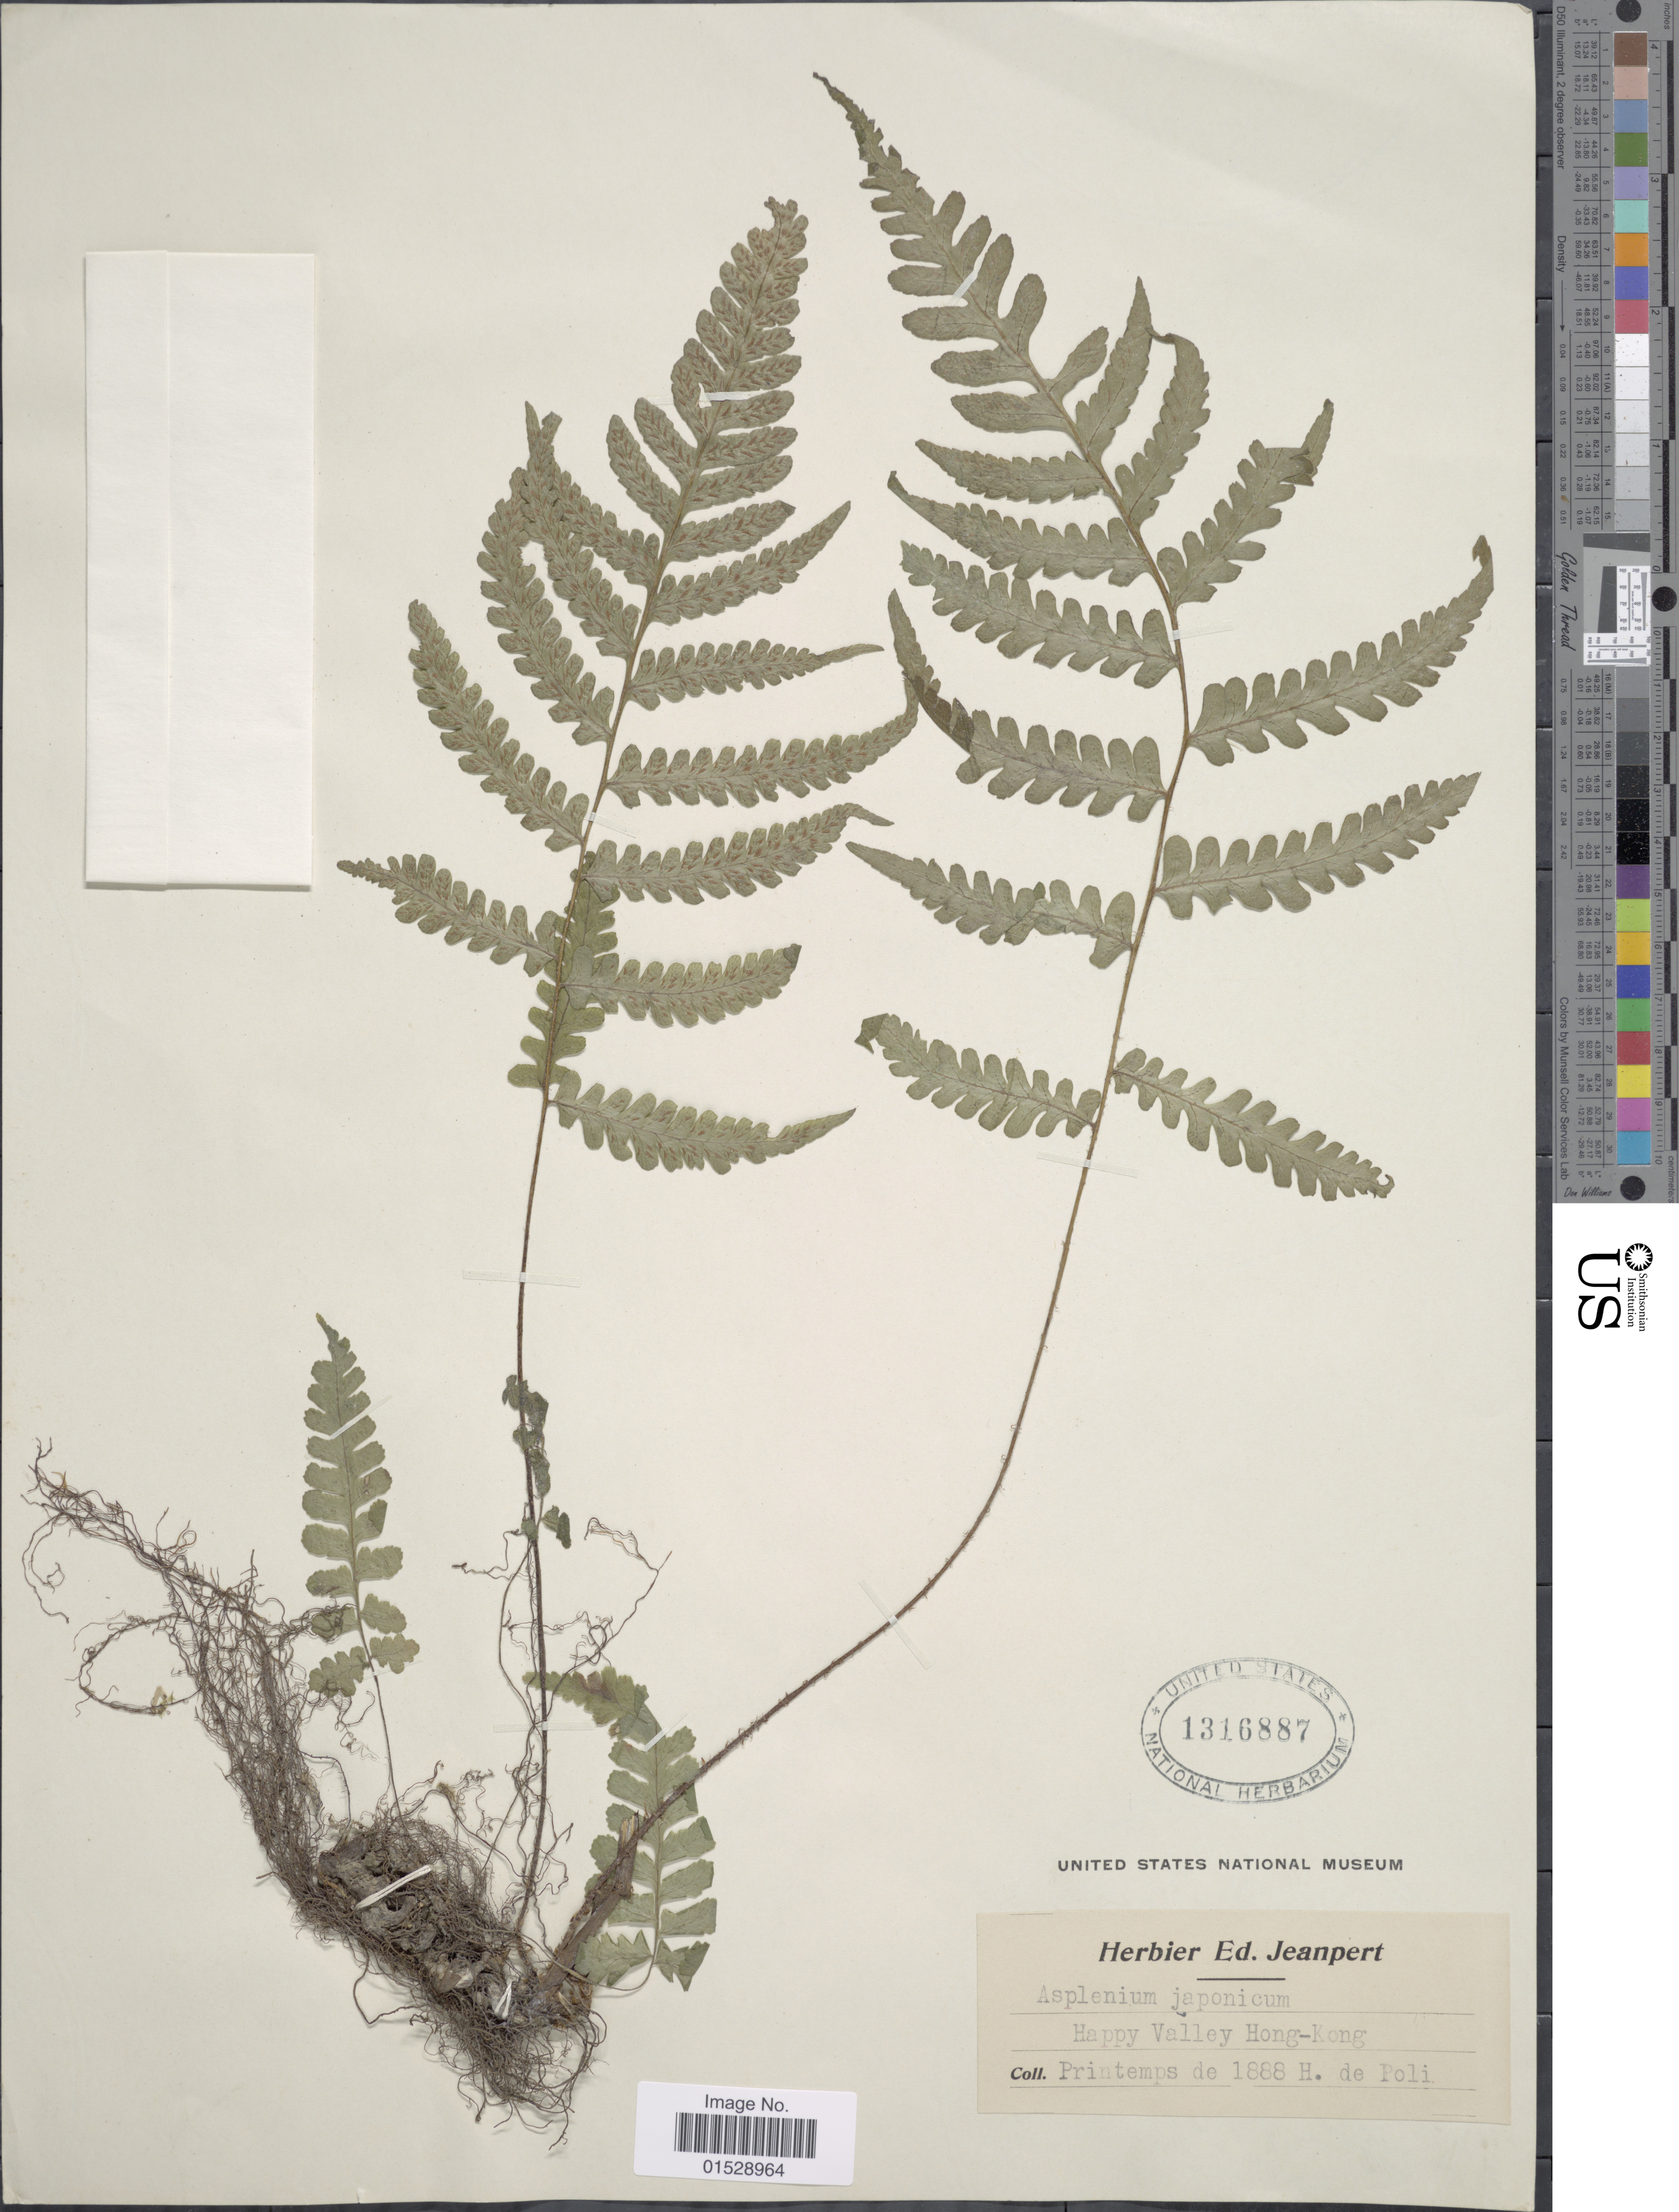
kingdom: Plantae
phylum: Tracheophyta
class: Polypodiopsida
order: Polypodiales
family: Athyriaceae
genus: Deparia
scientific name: Deparia japonica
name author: (Thunb.) M. Kato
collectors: H. De Poli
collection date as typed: Printemps de 1888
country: China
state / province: Hong Kong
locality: Happy Valley Hong-Kong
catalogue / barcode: US 1316887